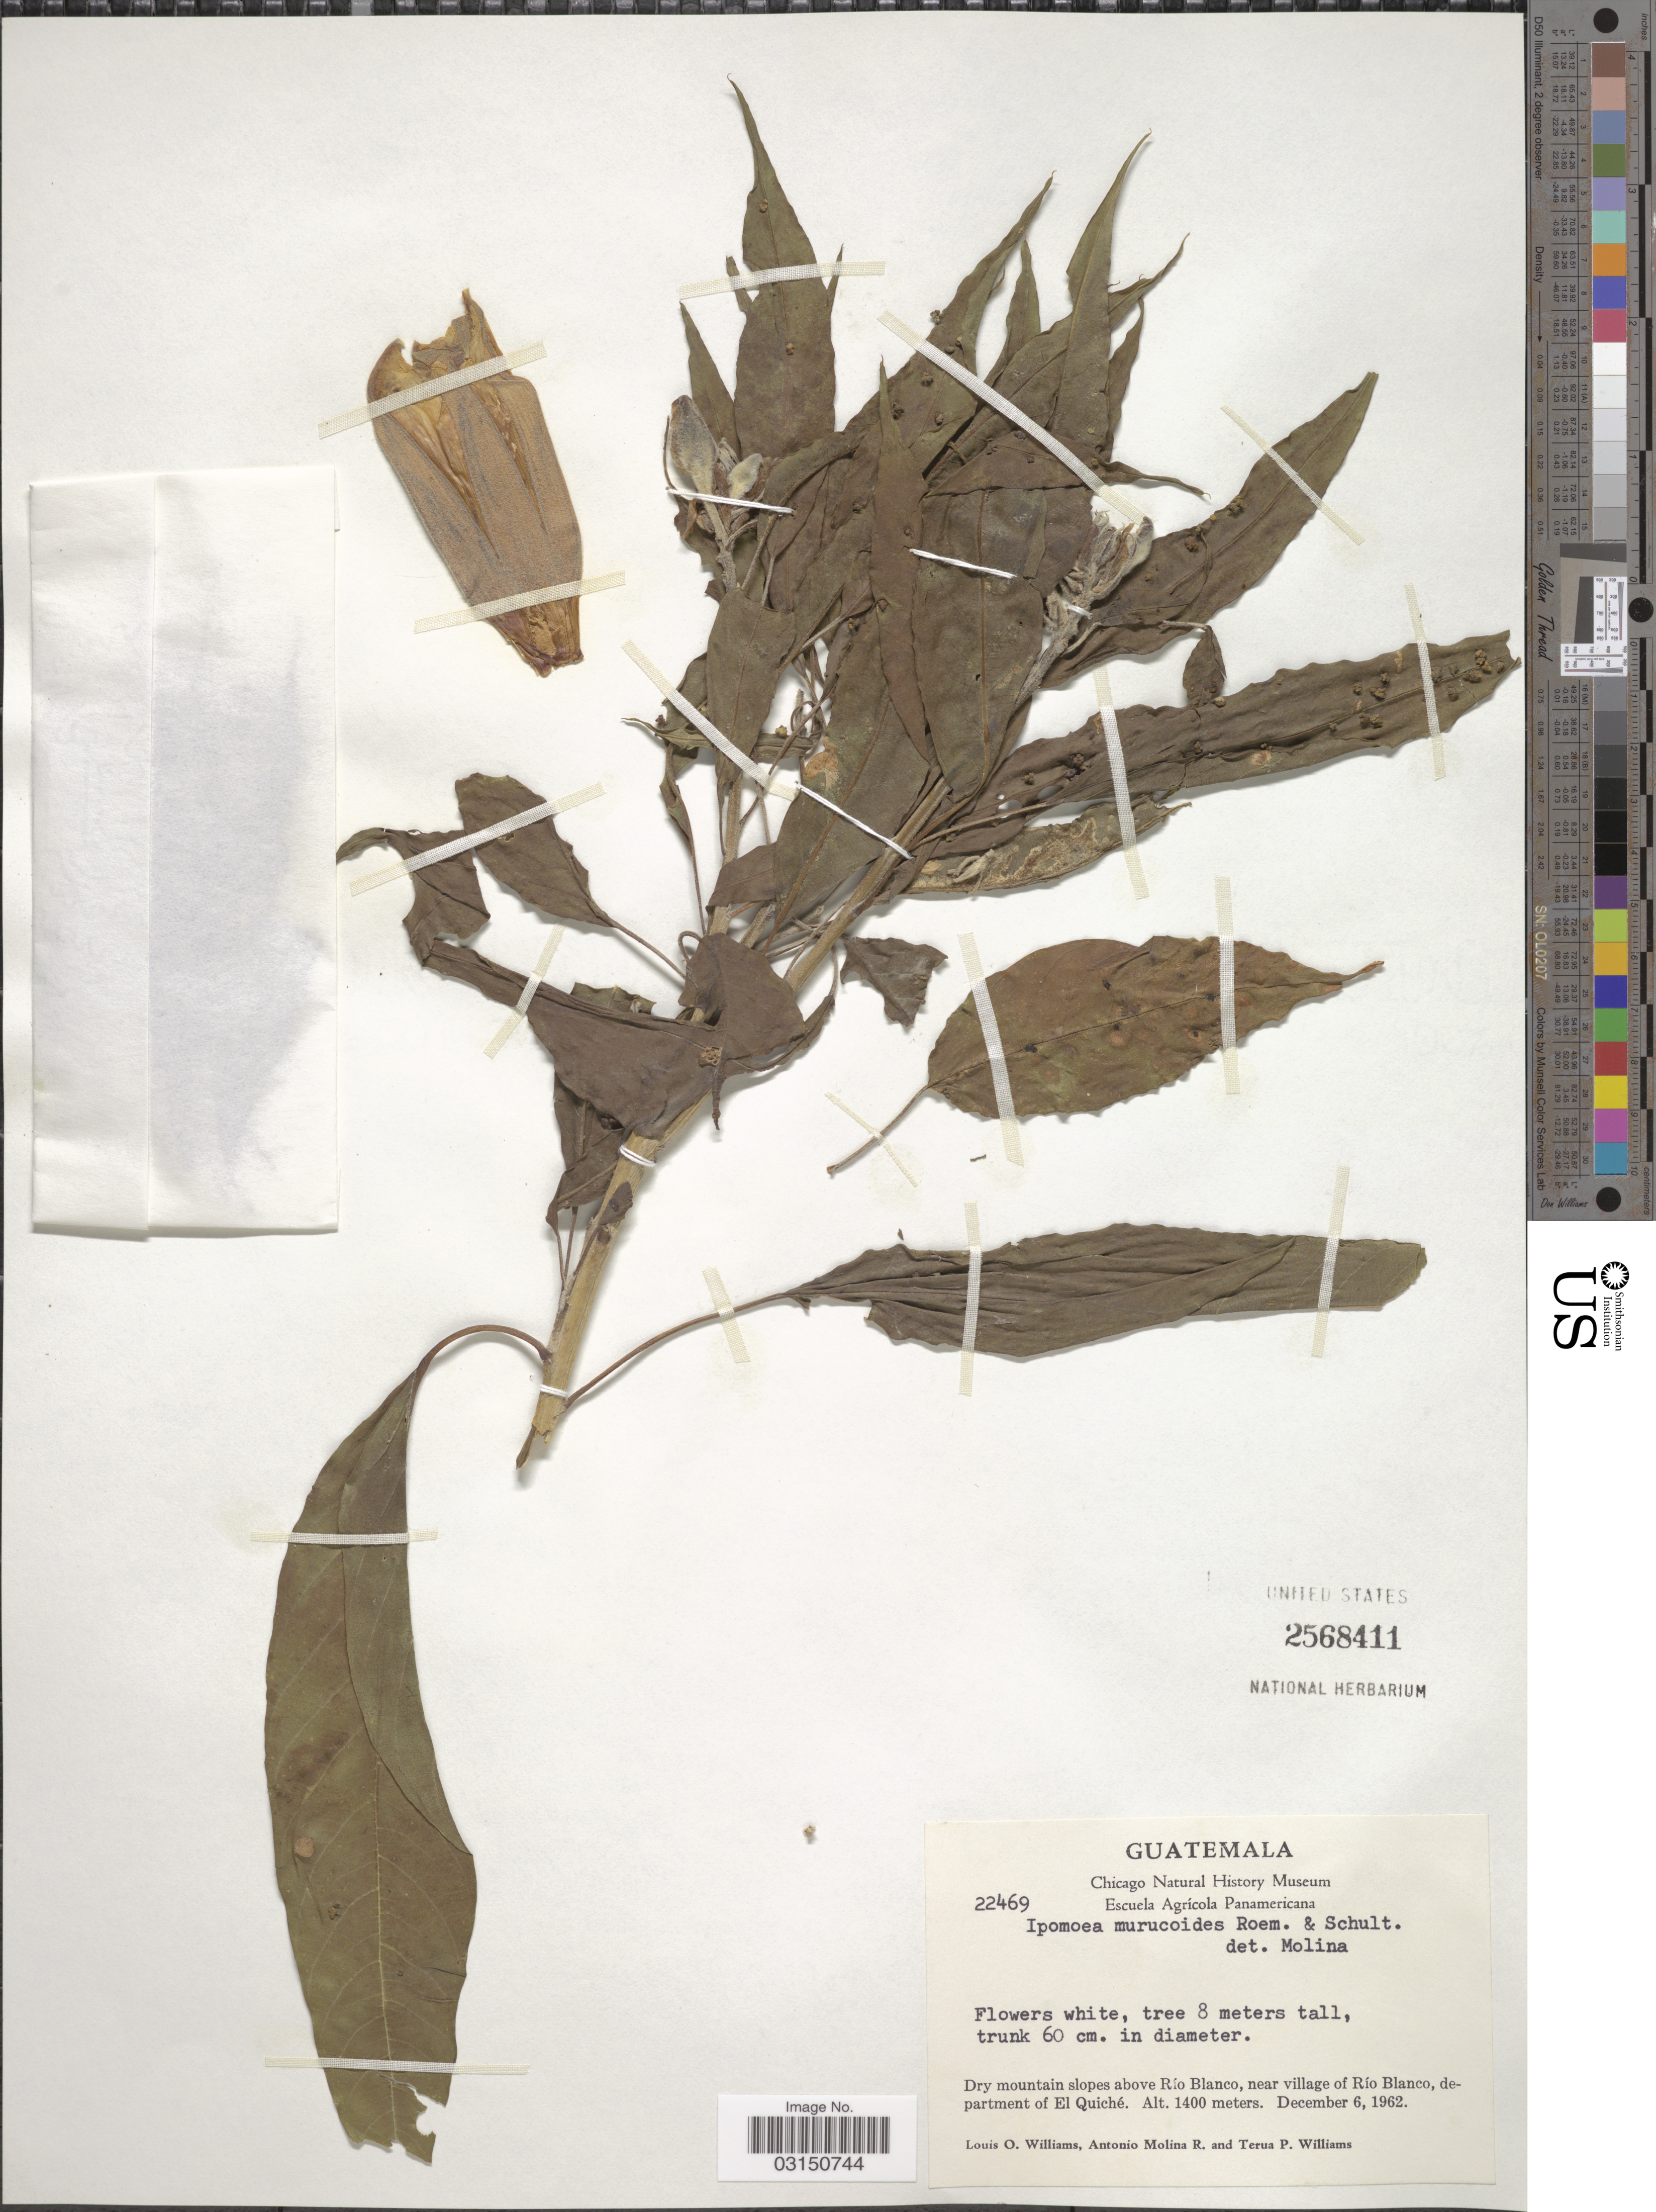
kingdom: Plantae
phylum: Tracheophyta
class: Magnoliopsida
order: Solanales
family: Convolvulaceae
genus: Ipomoea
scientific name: Ipomoea murucoides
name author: Roem. & Schult.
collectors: L. O. Williams, A. Molina R. & T. Williams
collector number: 22469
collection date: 1962-12-06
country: Guatemala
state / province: El Quiché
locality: Dry mountain slopes above Río Blanco, near village of Río Blanco, department of El Quiché.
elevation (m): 1400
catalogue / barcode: US 2568411